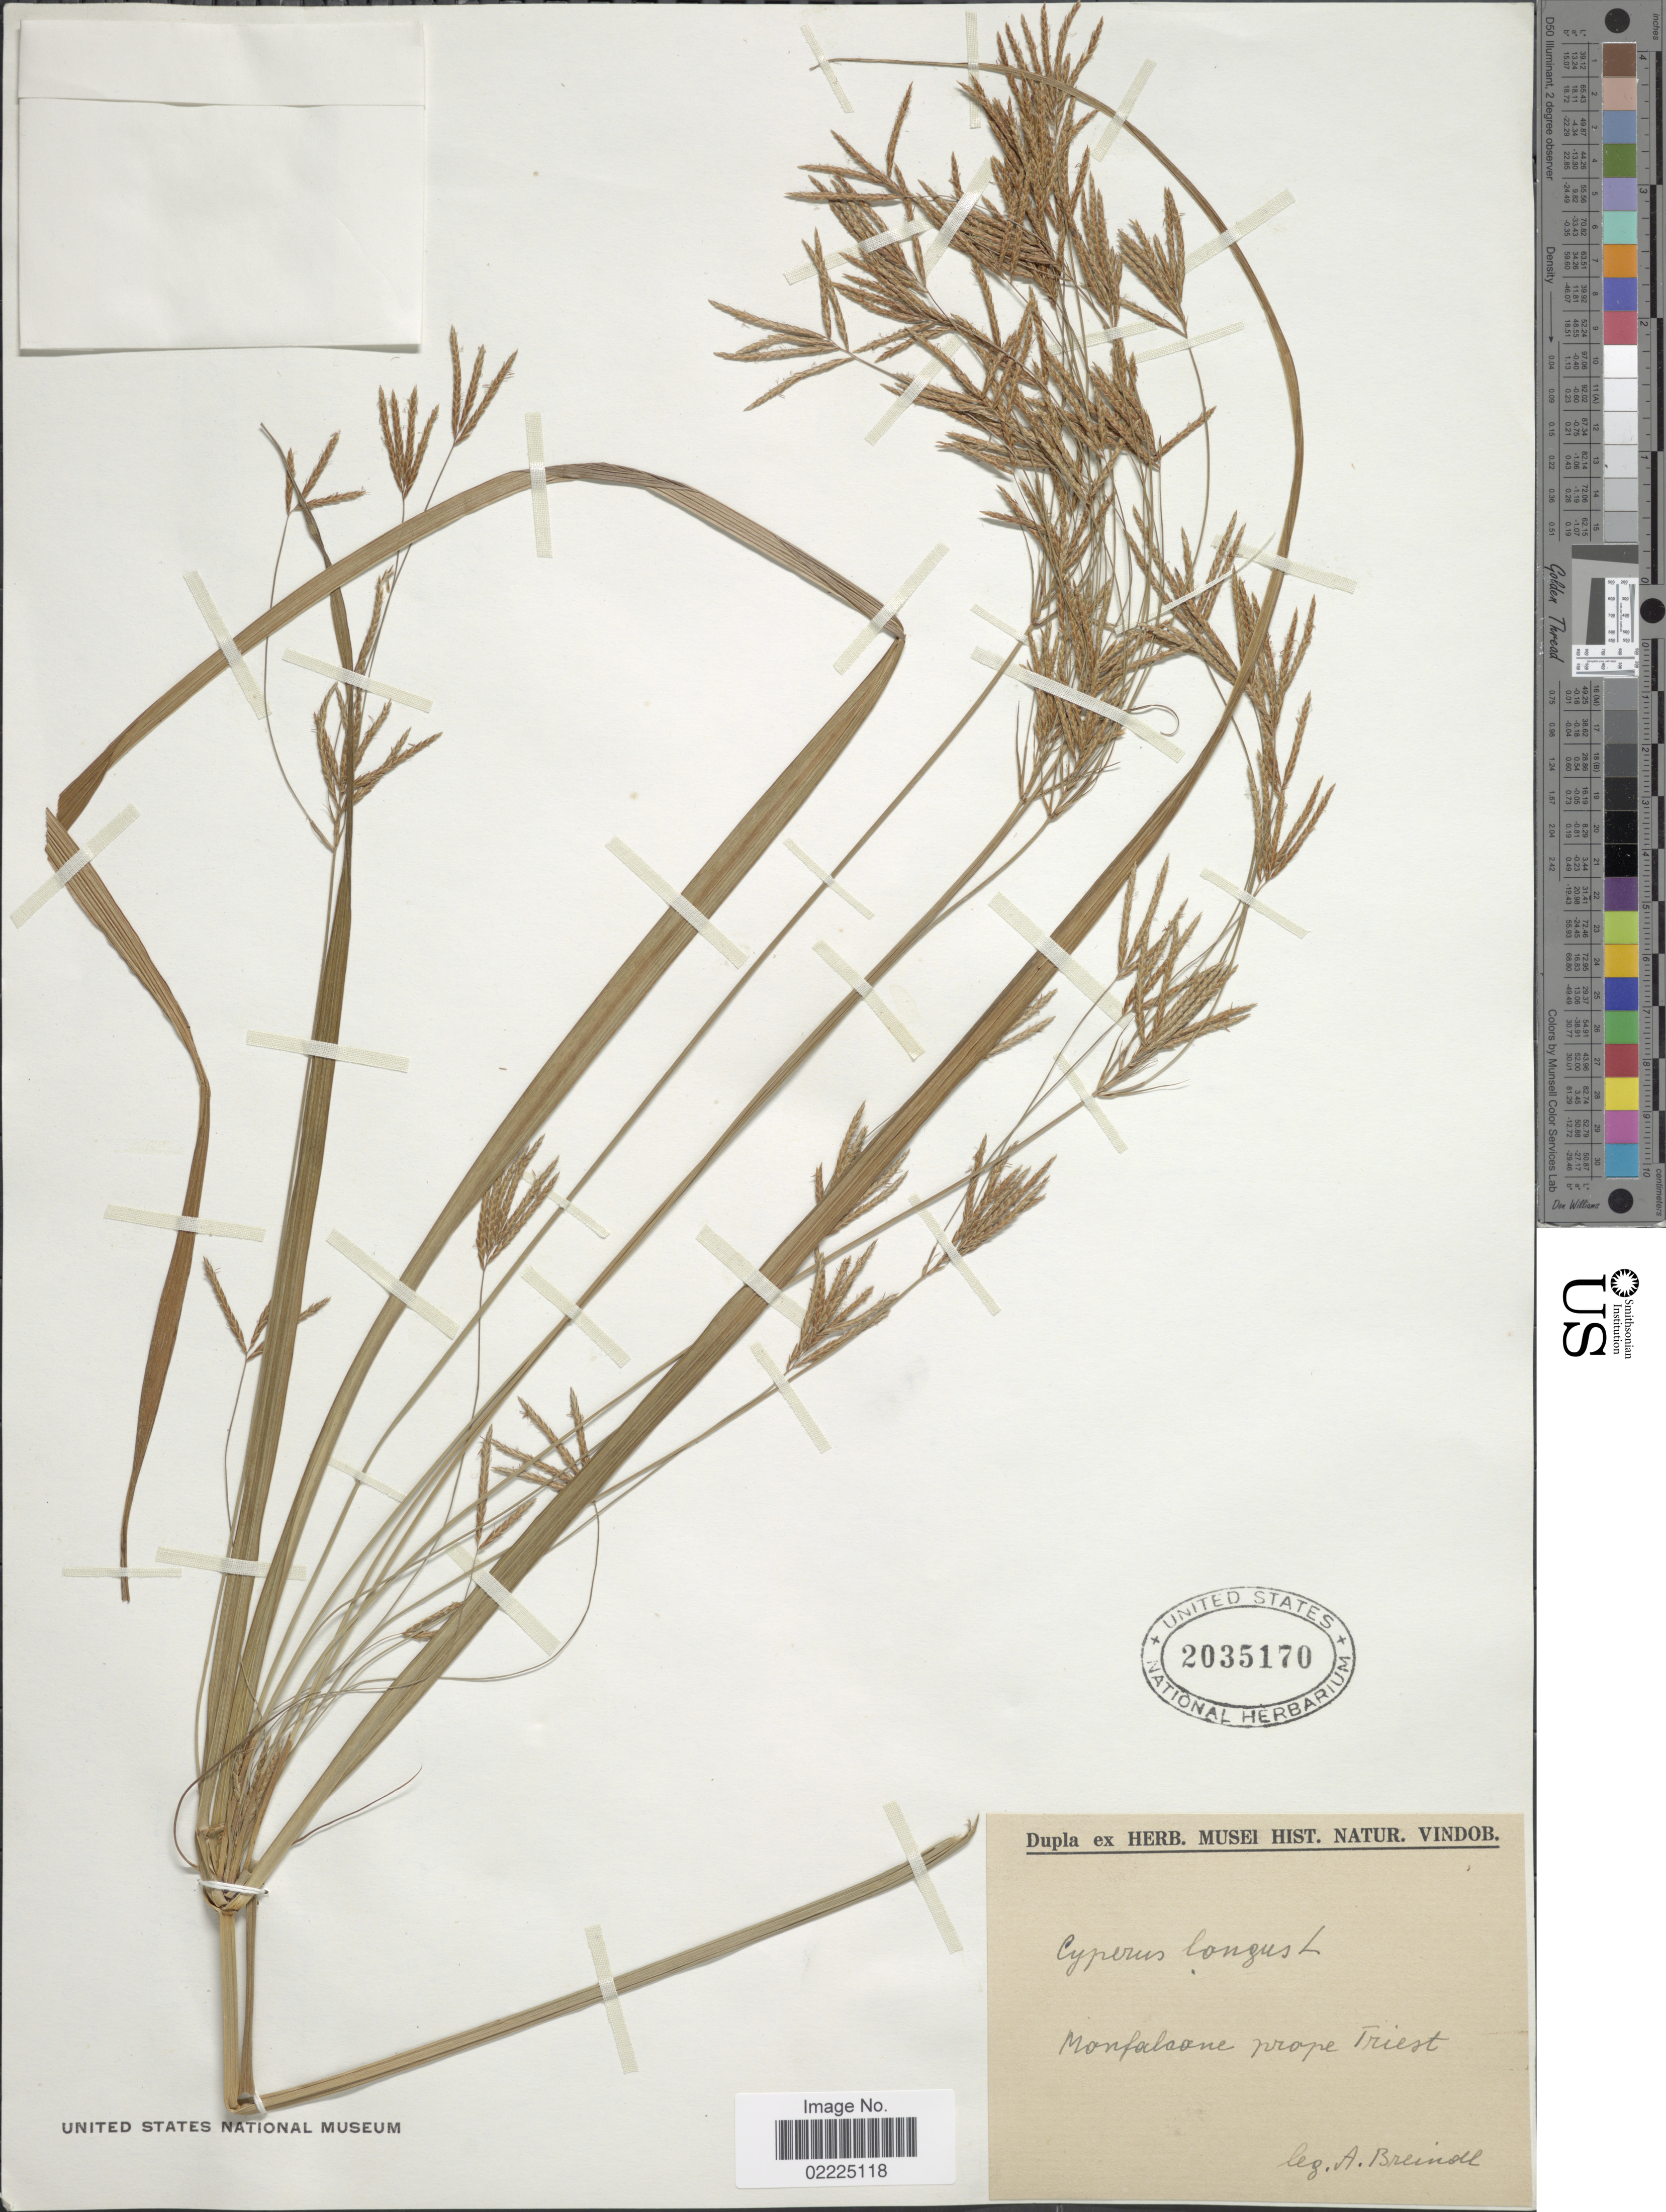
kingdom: Plantae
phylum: Tracheophyta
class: Liliopsida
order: Poales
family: Cyperaceae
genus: Cyperus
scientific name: Cyperus longus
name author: L.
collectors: A. Breindl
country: Italy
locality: Monfalcone prope Triest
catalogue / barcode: US 2035170